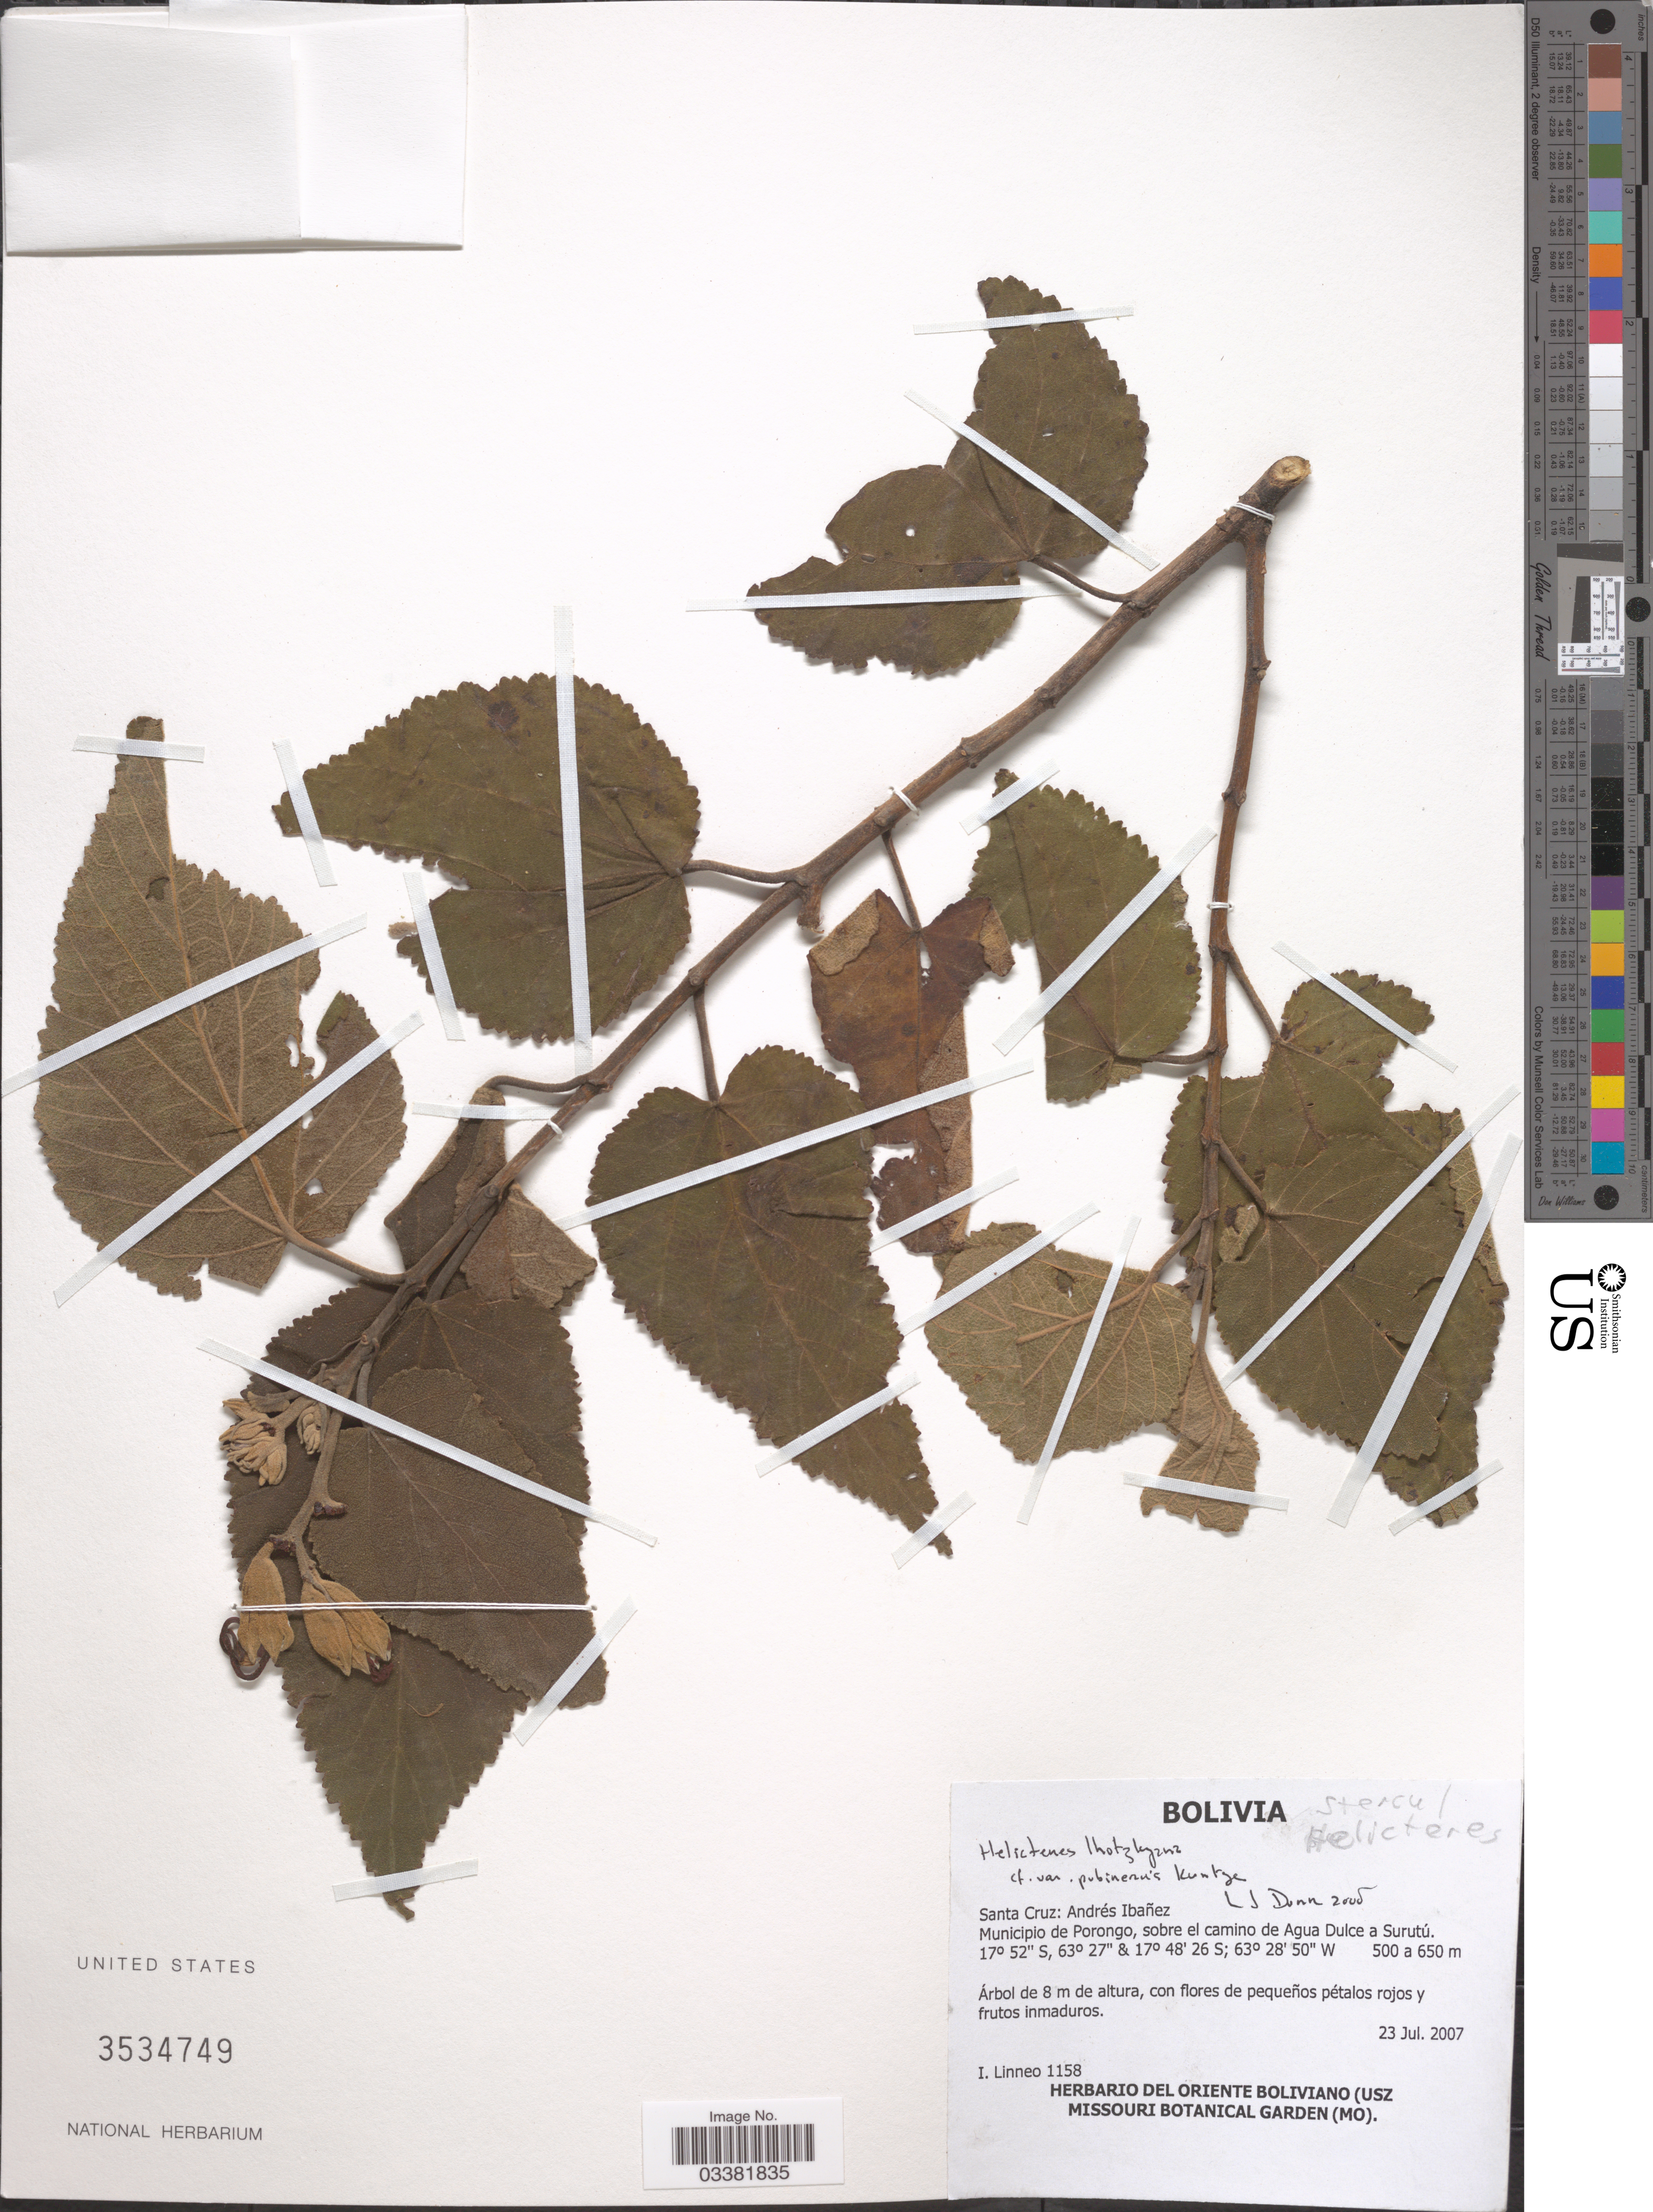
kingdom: Plantae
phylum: Tracheophyta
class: Magnoliopsida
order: Malvales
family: Malvaceae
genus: Helicteres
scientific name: Helicteres lhotzkyana var. pubinervis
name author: Kuntze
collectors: I. Linneo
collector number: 1158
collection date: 2007-07-23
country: Bolivia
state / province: Santa Cruz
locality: Andrés Ibañez. Municipio de Porongo, sobre el camino de Agua Dulce a Surutú.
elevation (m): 500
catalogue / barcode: US 3534749